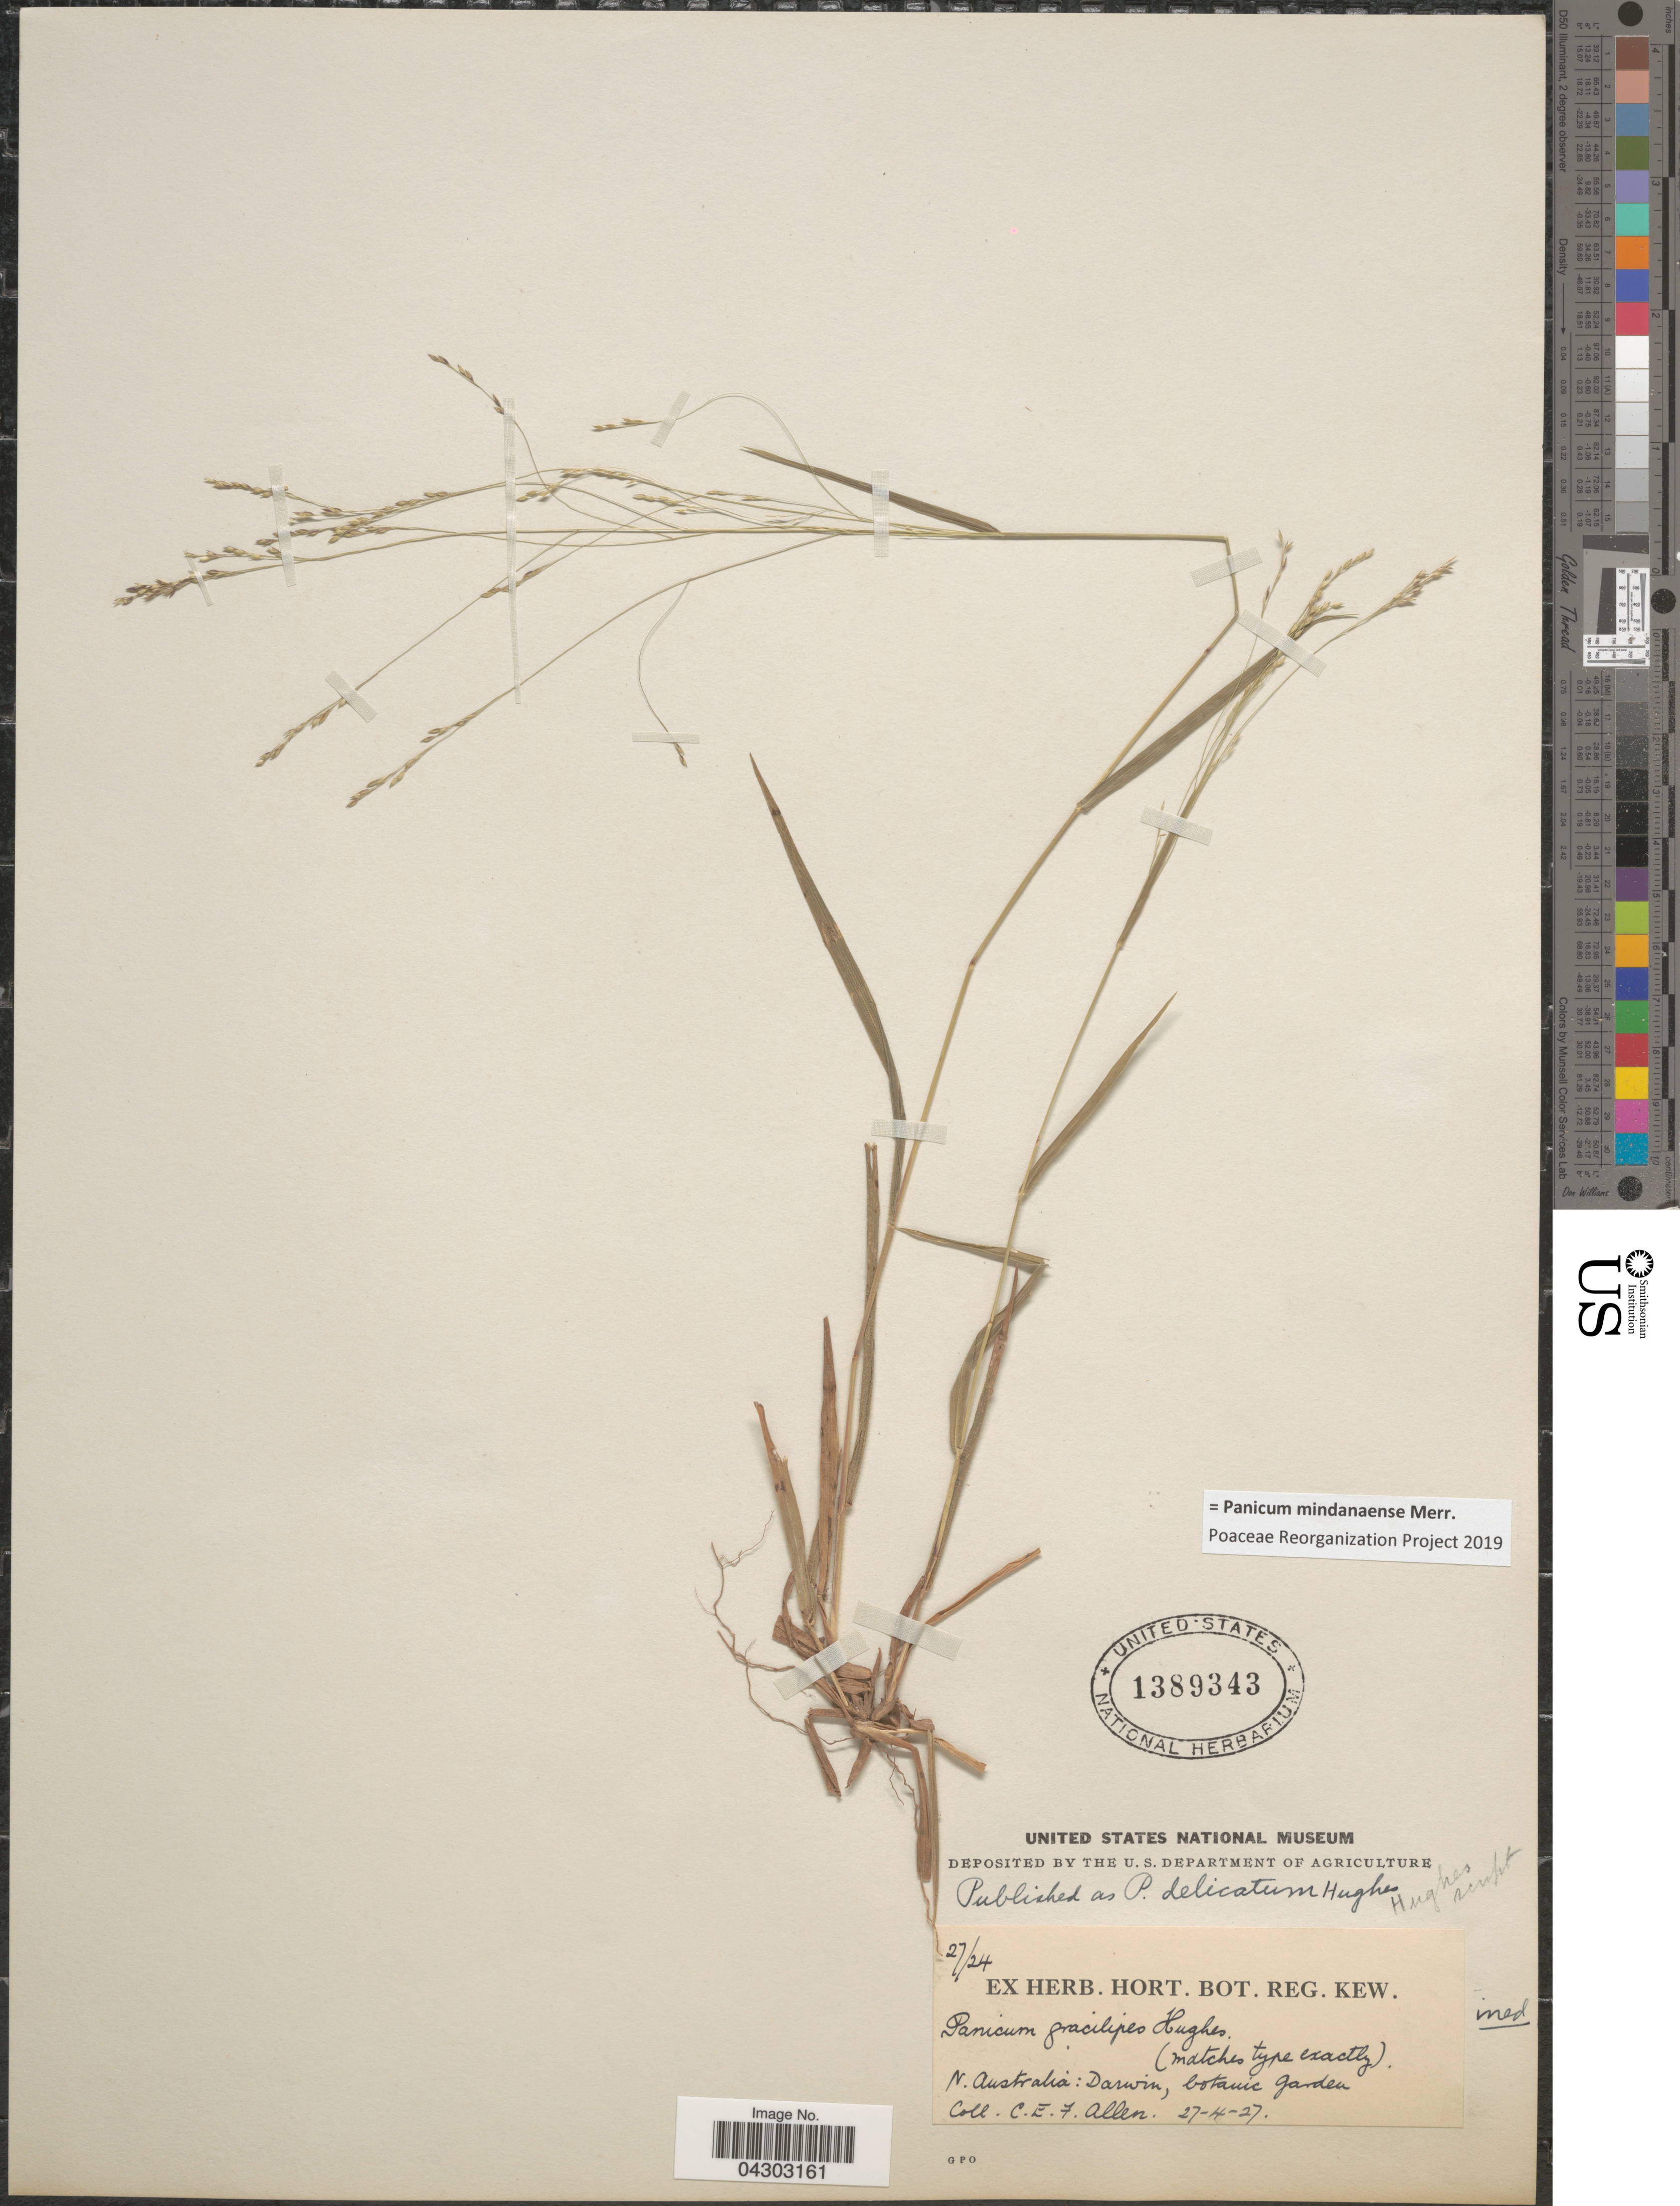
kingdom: Plantae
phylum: Tracheophyta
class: Liliopsida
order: Poales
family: Poaceae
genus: Panicum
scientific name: Panicum mindanaense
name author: Merr.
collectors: C. E. F. Allen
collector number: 27/24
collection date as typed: Transcribed d/m/y: 27/4/27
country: Australia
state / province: Northern Territory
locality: N. Australia: Darwin, botanic garden.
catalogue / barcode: US 1389343